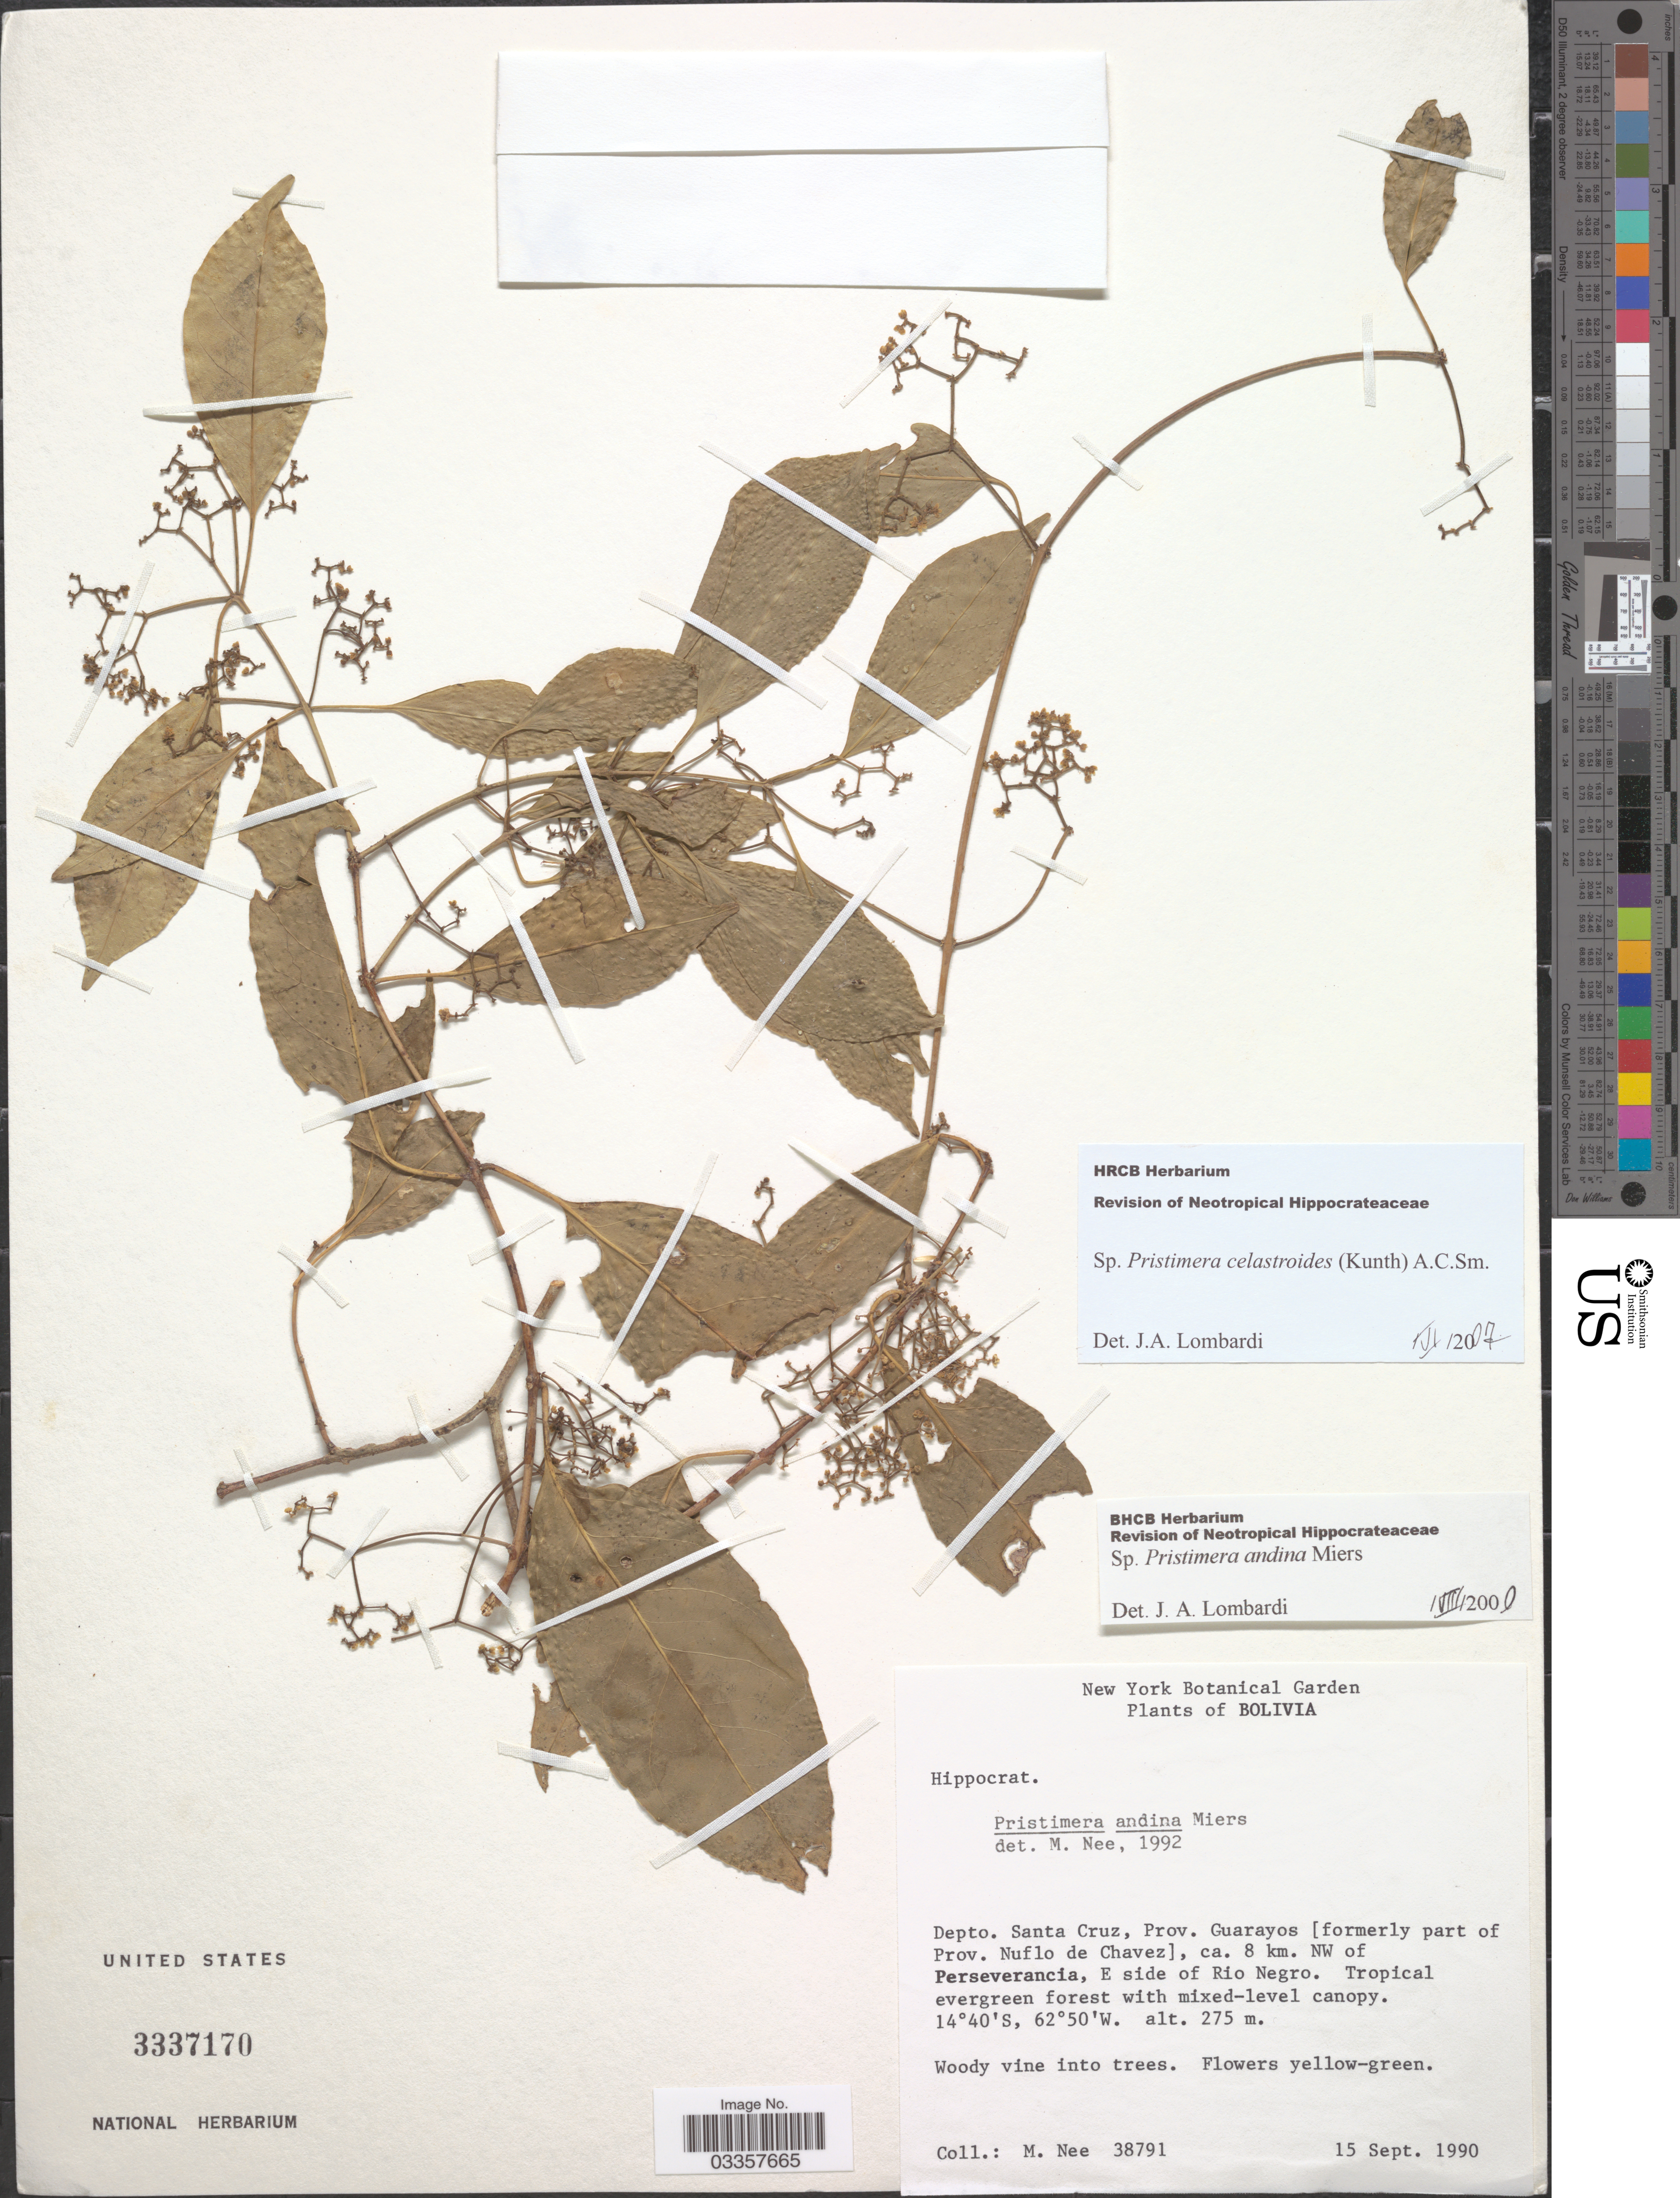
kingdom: Plantae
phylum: Tracheophyta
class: Magnoliopsida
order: Celastrales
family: Celastraceae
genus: Pristimera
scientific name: Pristimera celastroides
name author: (Kunth) A.C. Sm.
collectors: M. Nee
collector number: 38791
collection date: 1990-09-15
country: Bolivia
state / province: Santa Cruz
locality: Depto. Santa Cruz, Prov. Guarayos [formerly part of Prov. Nuflo de Chavez], ca. 8km. NW of Perseverancia, E side of Rio Negro.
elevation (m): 275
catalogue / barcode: US 3337170